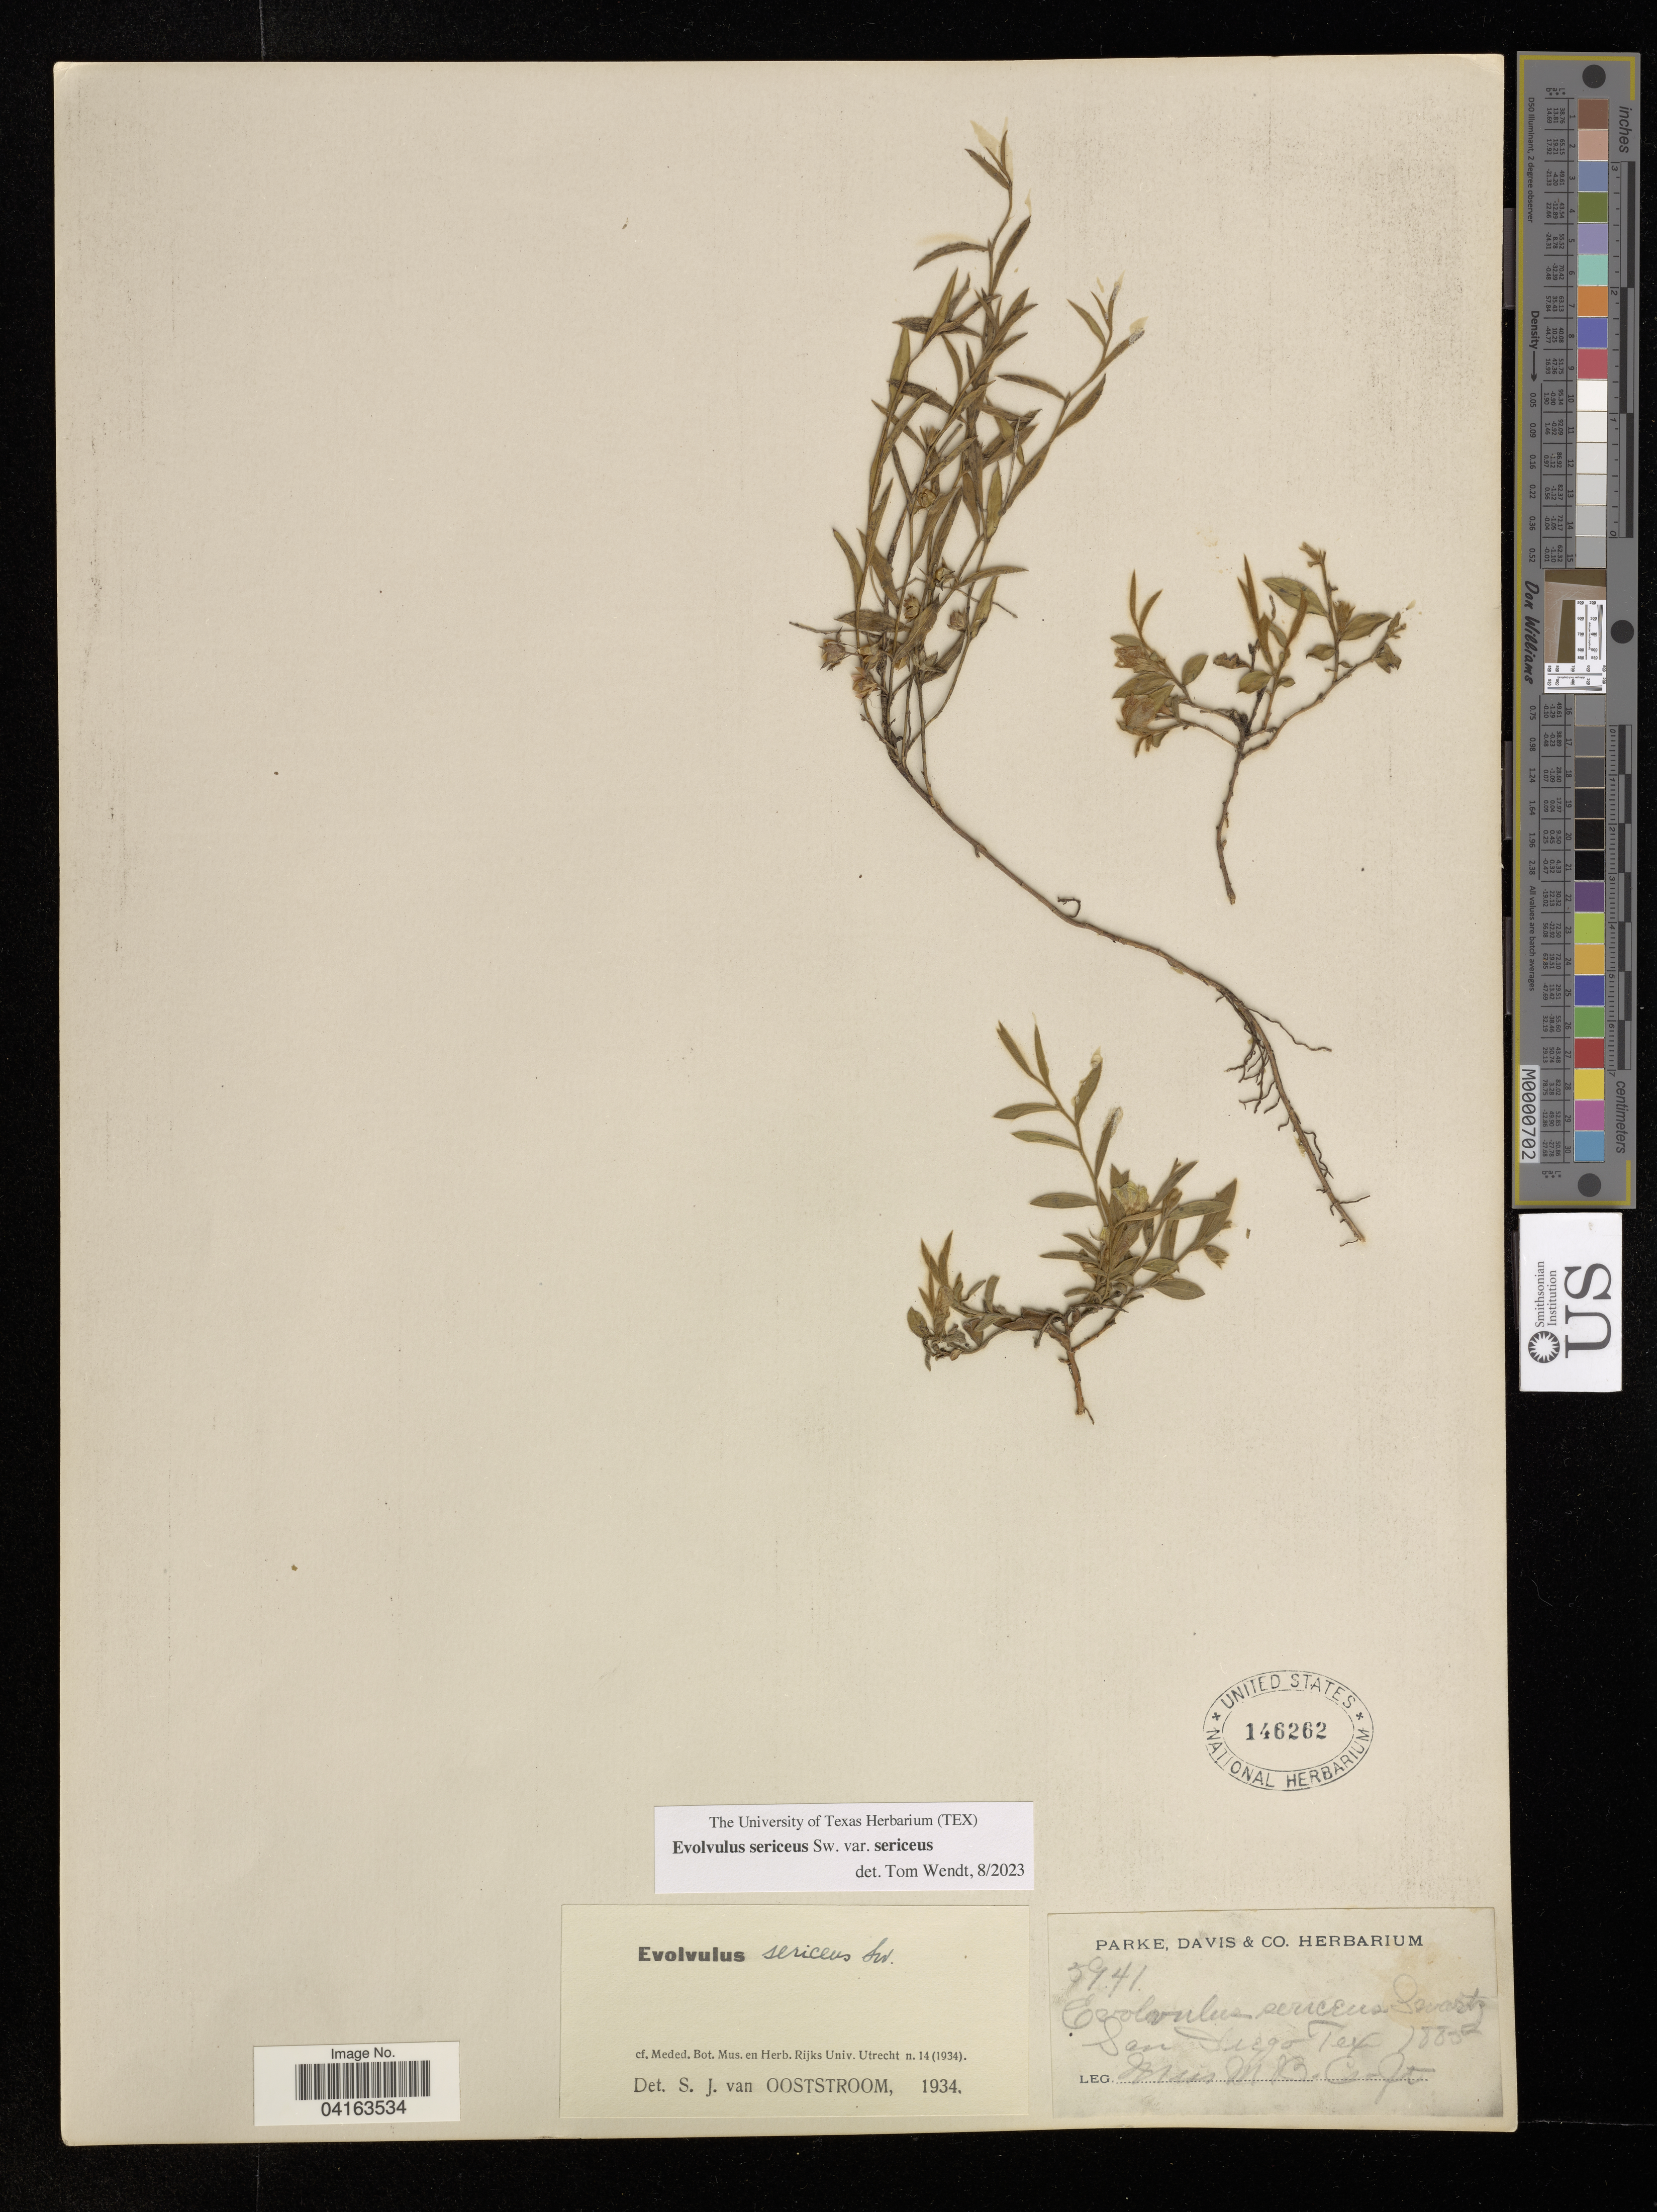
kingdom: Plantae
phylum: Tracheophyta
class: Magnoliopsida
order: Solanales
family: Convolvulaceae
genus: Evolvulus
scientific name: Evolvulus sericeus var. sericeus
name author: Sw.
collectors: M. Croft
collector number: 3941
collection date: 1883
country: United States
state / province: Texas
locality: San Diego.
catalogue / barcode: US 146262